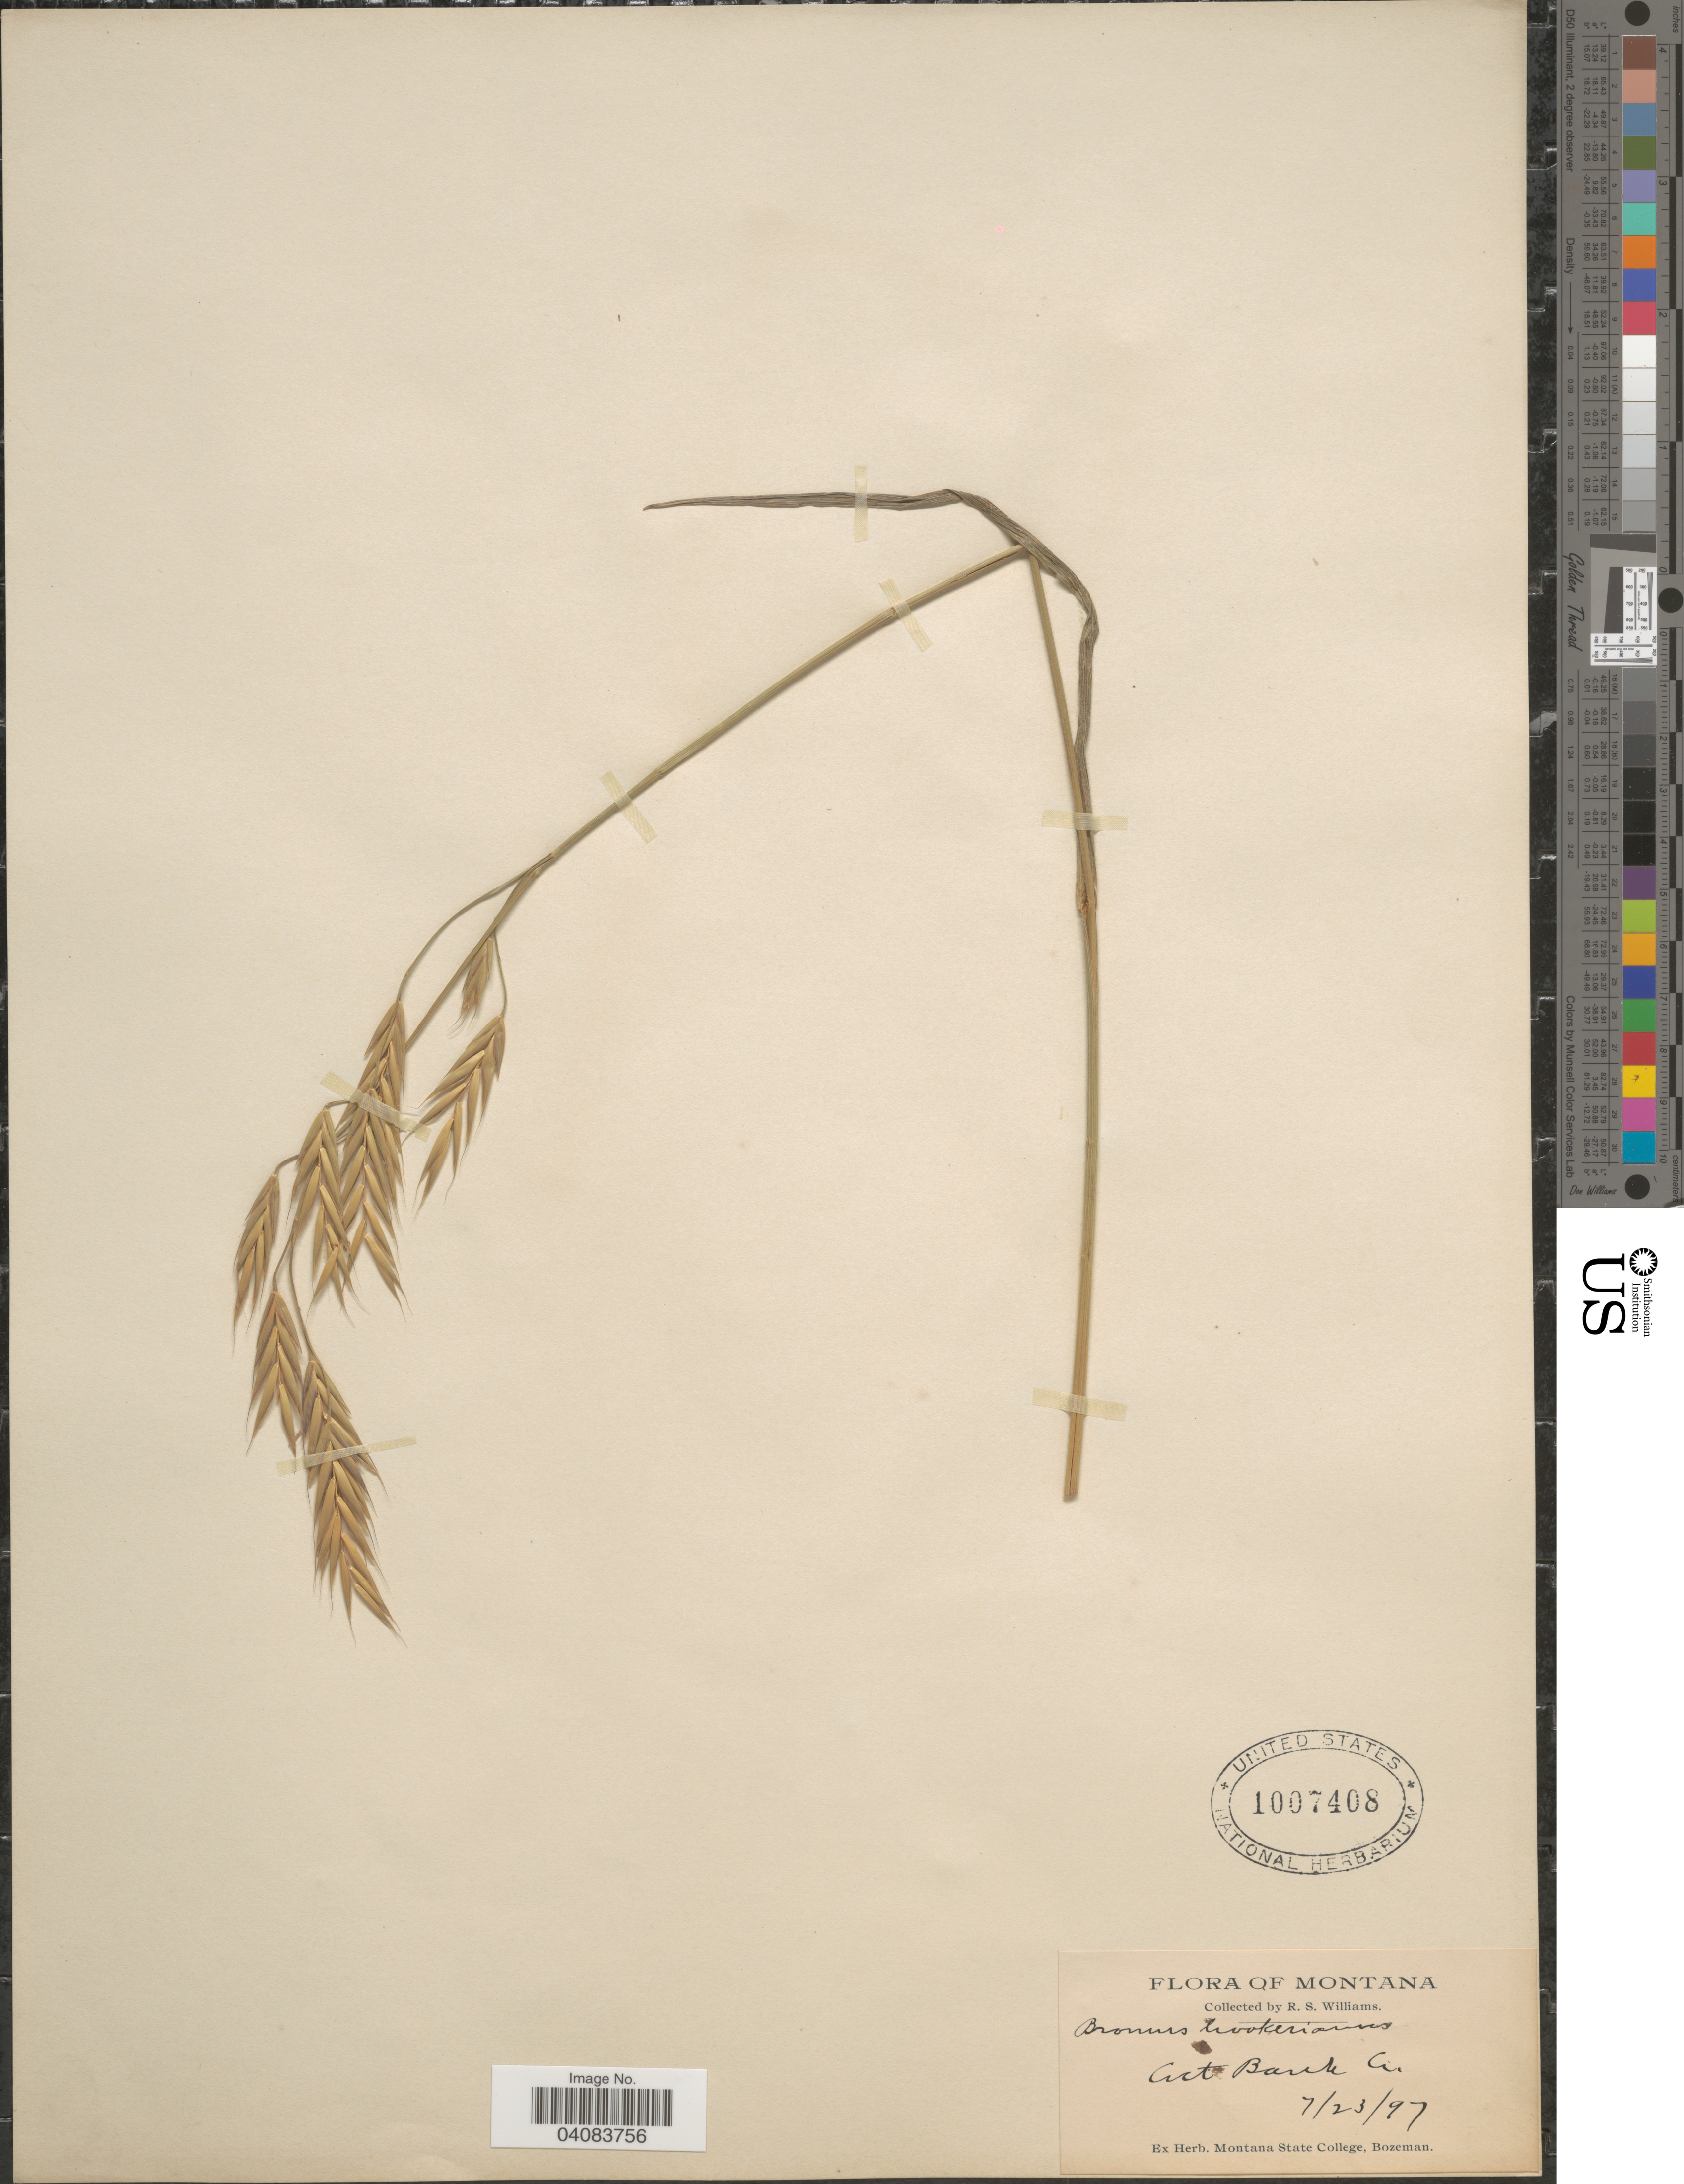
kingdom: Plantae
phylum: Tracheophyta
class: Liliopsida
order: Poales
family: Poaceae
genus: Bromus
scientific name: Bromus polyanthus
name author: Scribn. ex Shear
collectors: R. S. Williams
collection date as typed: Transcribed d/m/y: 23/7/97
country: United States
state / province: Montana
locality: Cut Bank Cr.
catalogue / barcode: US 1007408